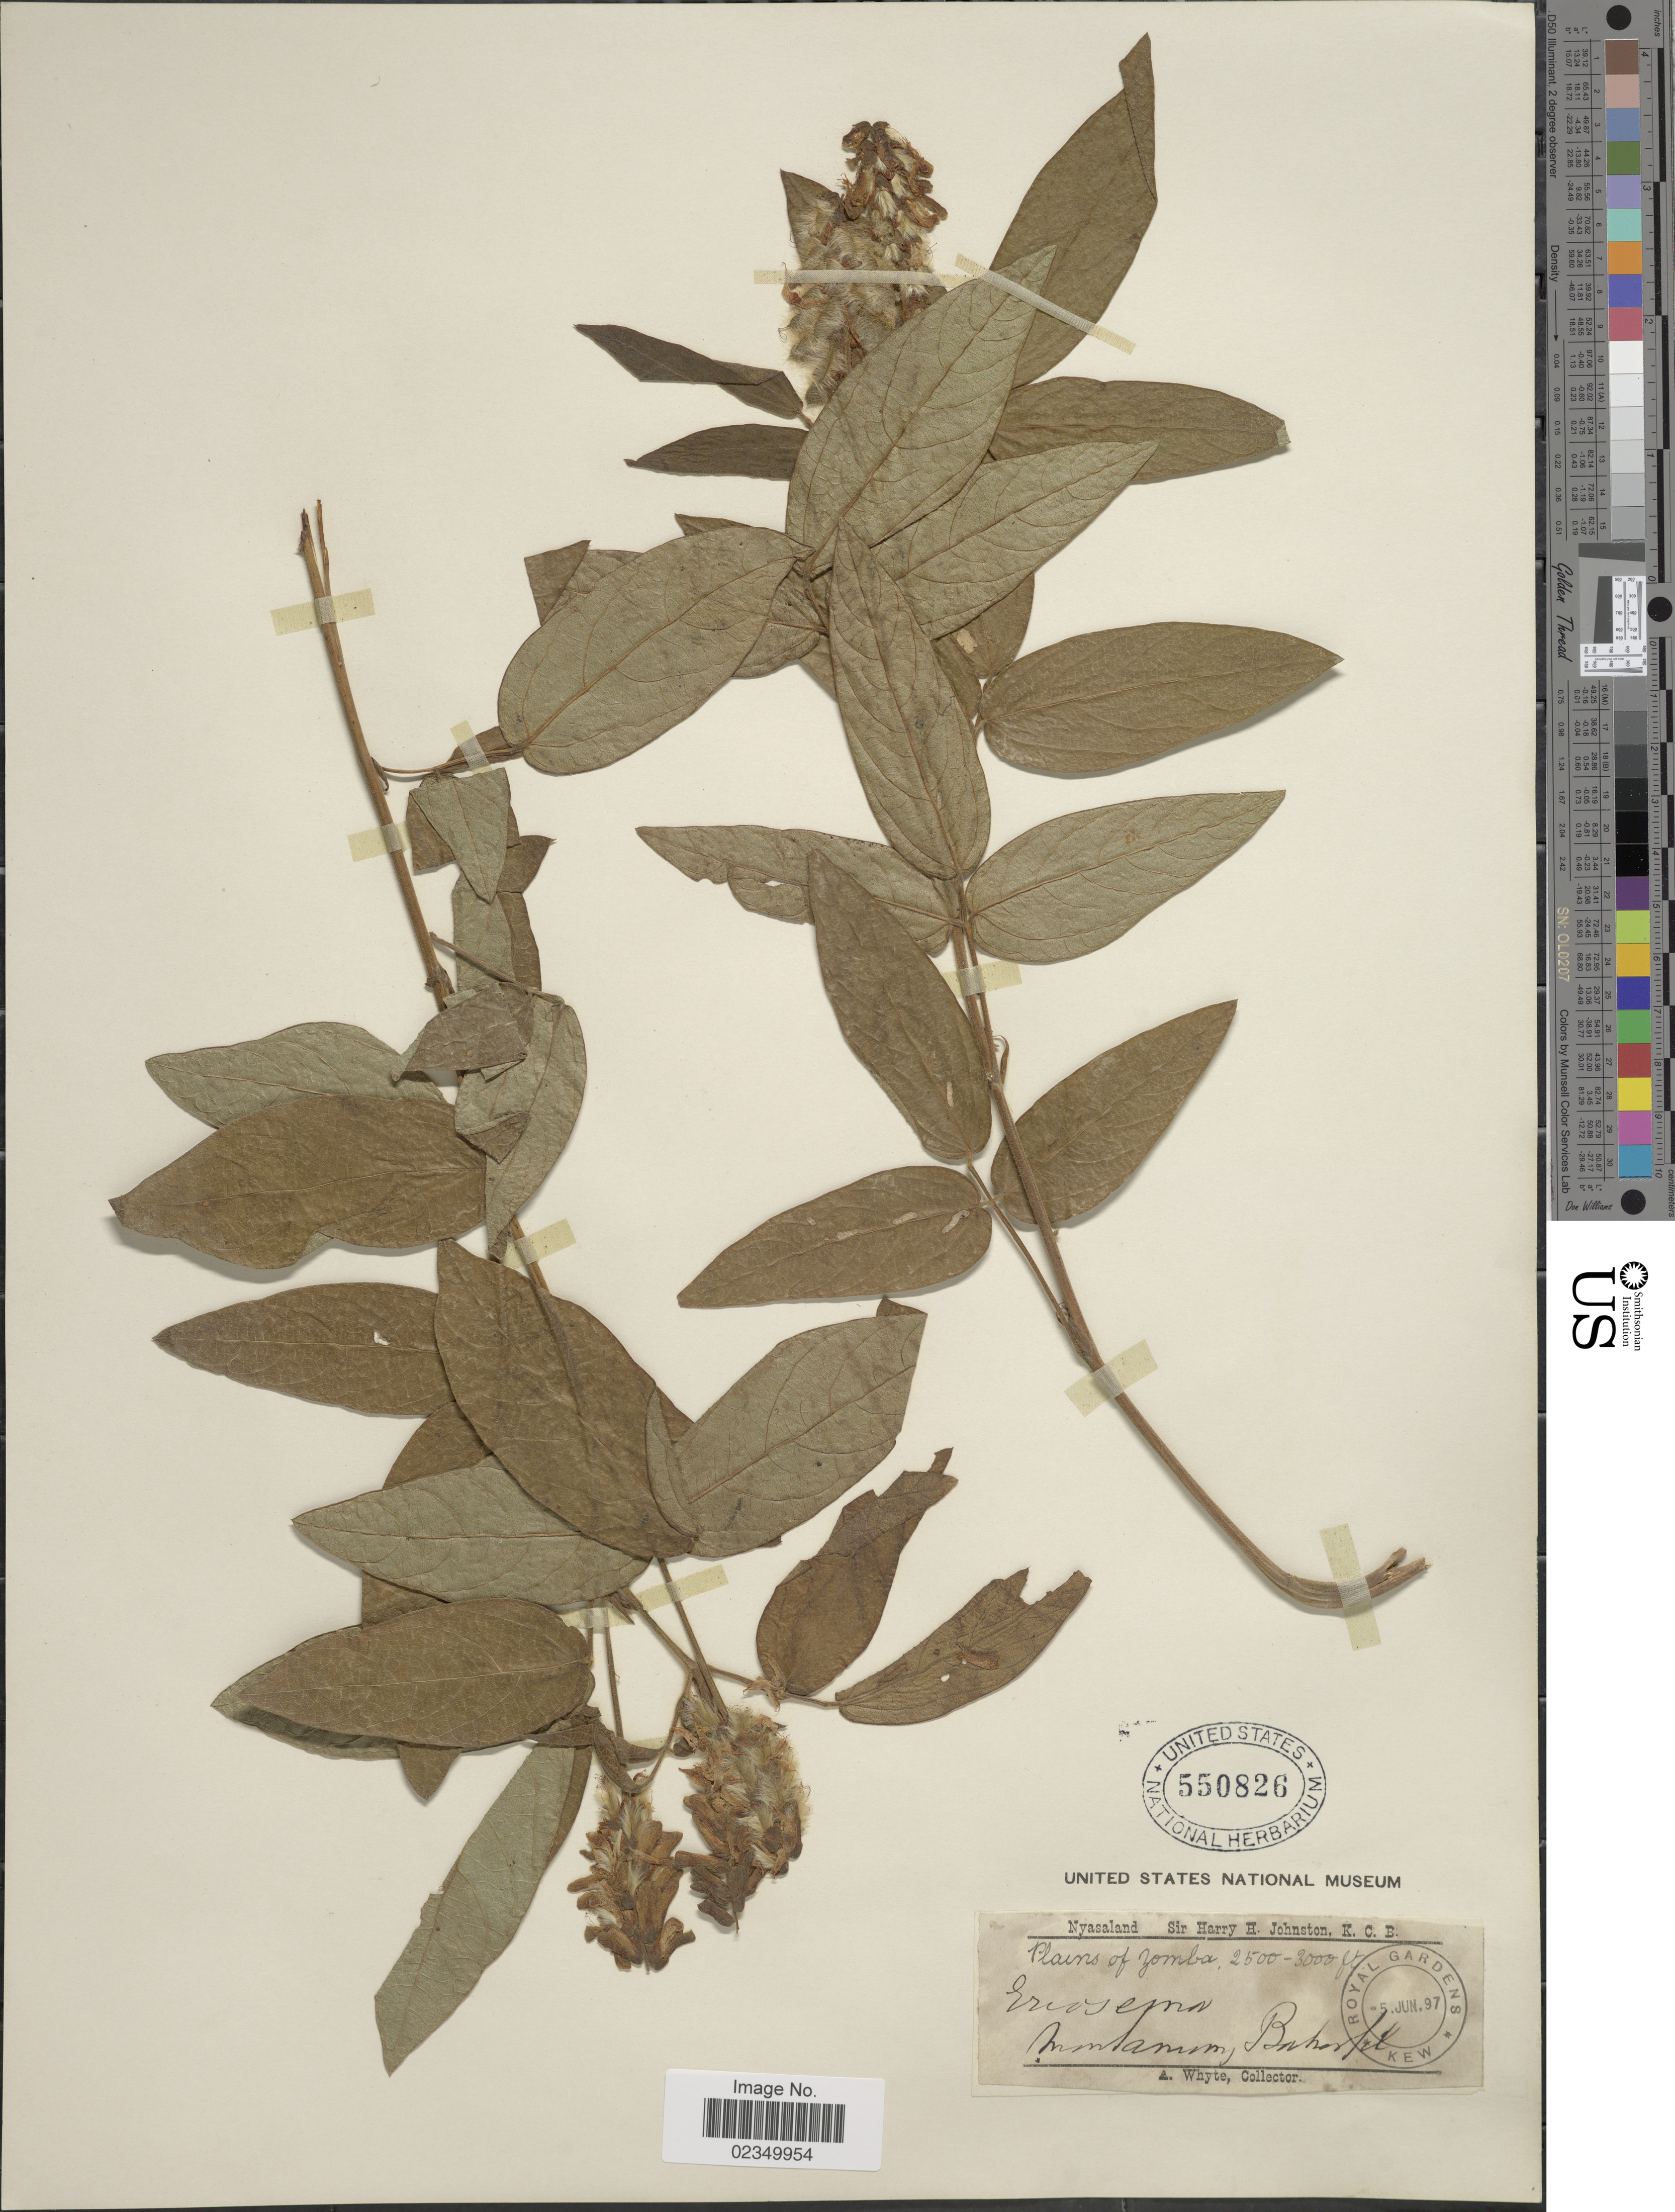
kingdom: Plantae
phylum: Tracheophyta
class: Magnoliopsida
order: Fabales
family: Fabaceae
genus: Eriosema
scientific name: Eriosema montanum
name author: Baker f.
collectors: A. Whyte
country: Malawi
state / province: Southern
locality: Nyasaland - Plains of Zomba.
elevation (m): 762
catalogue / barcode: US 5502826